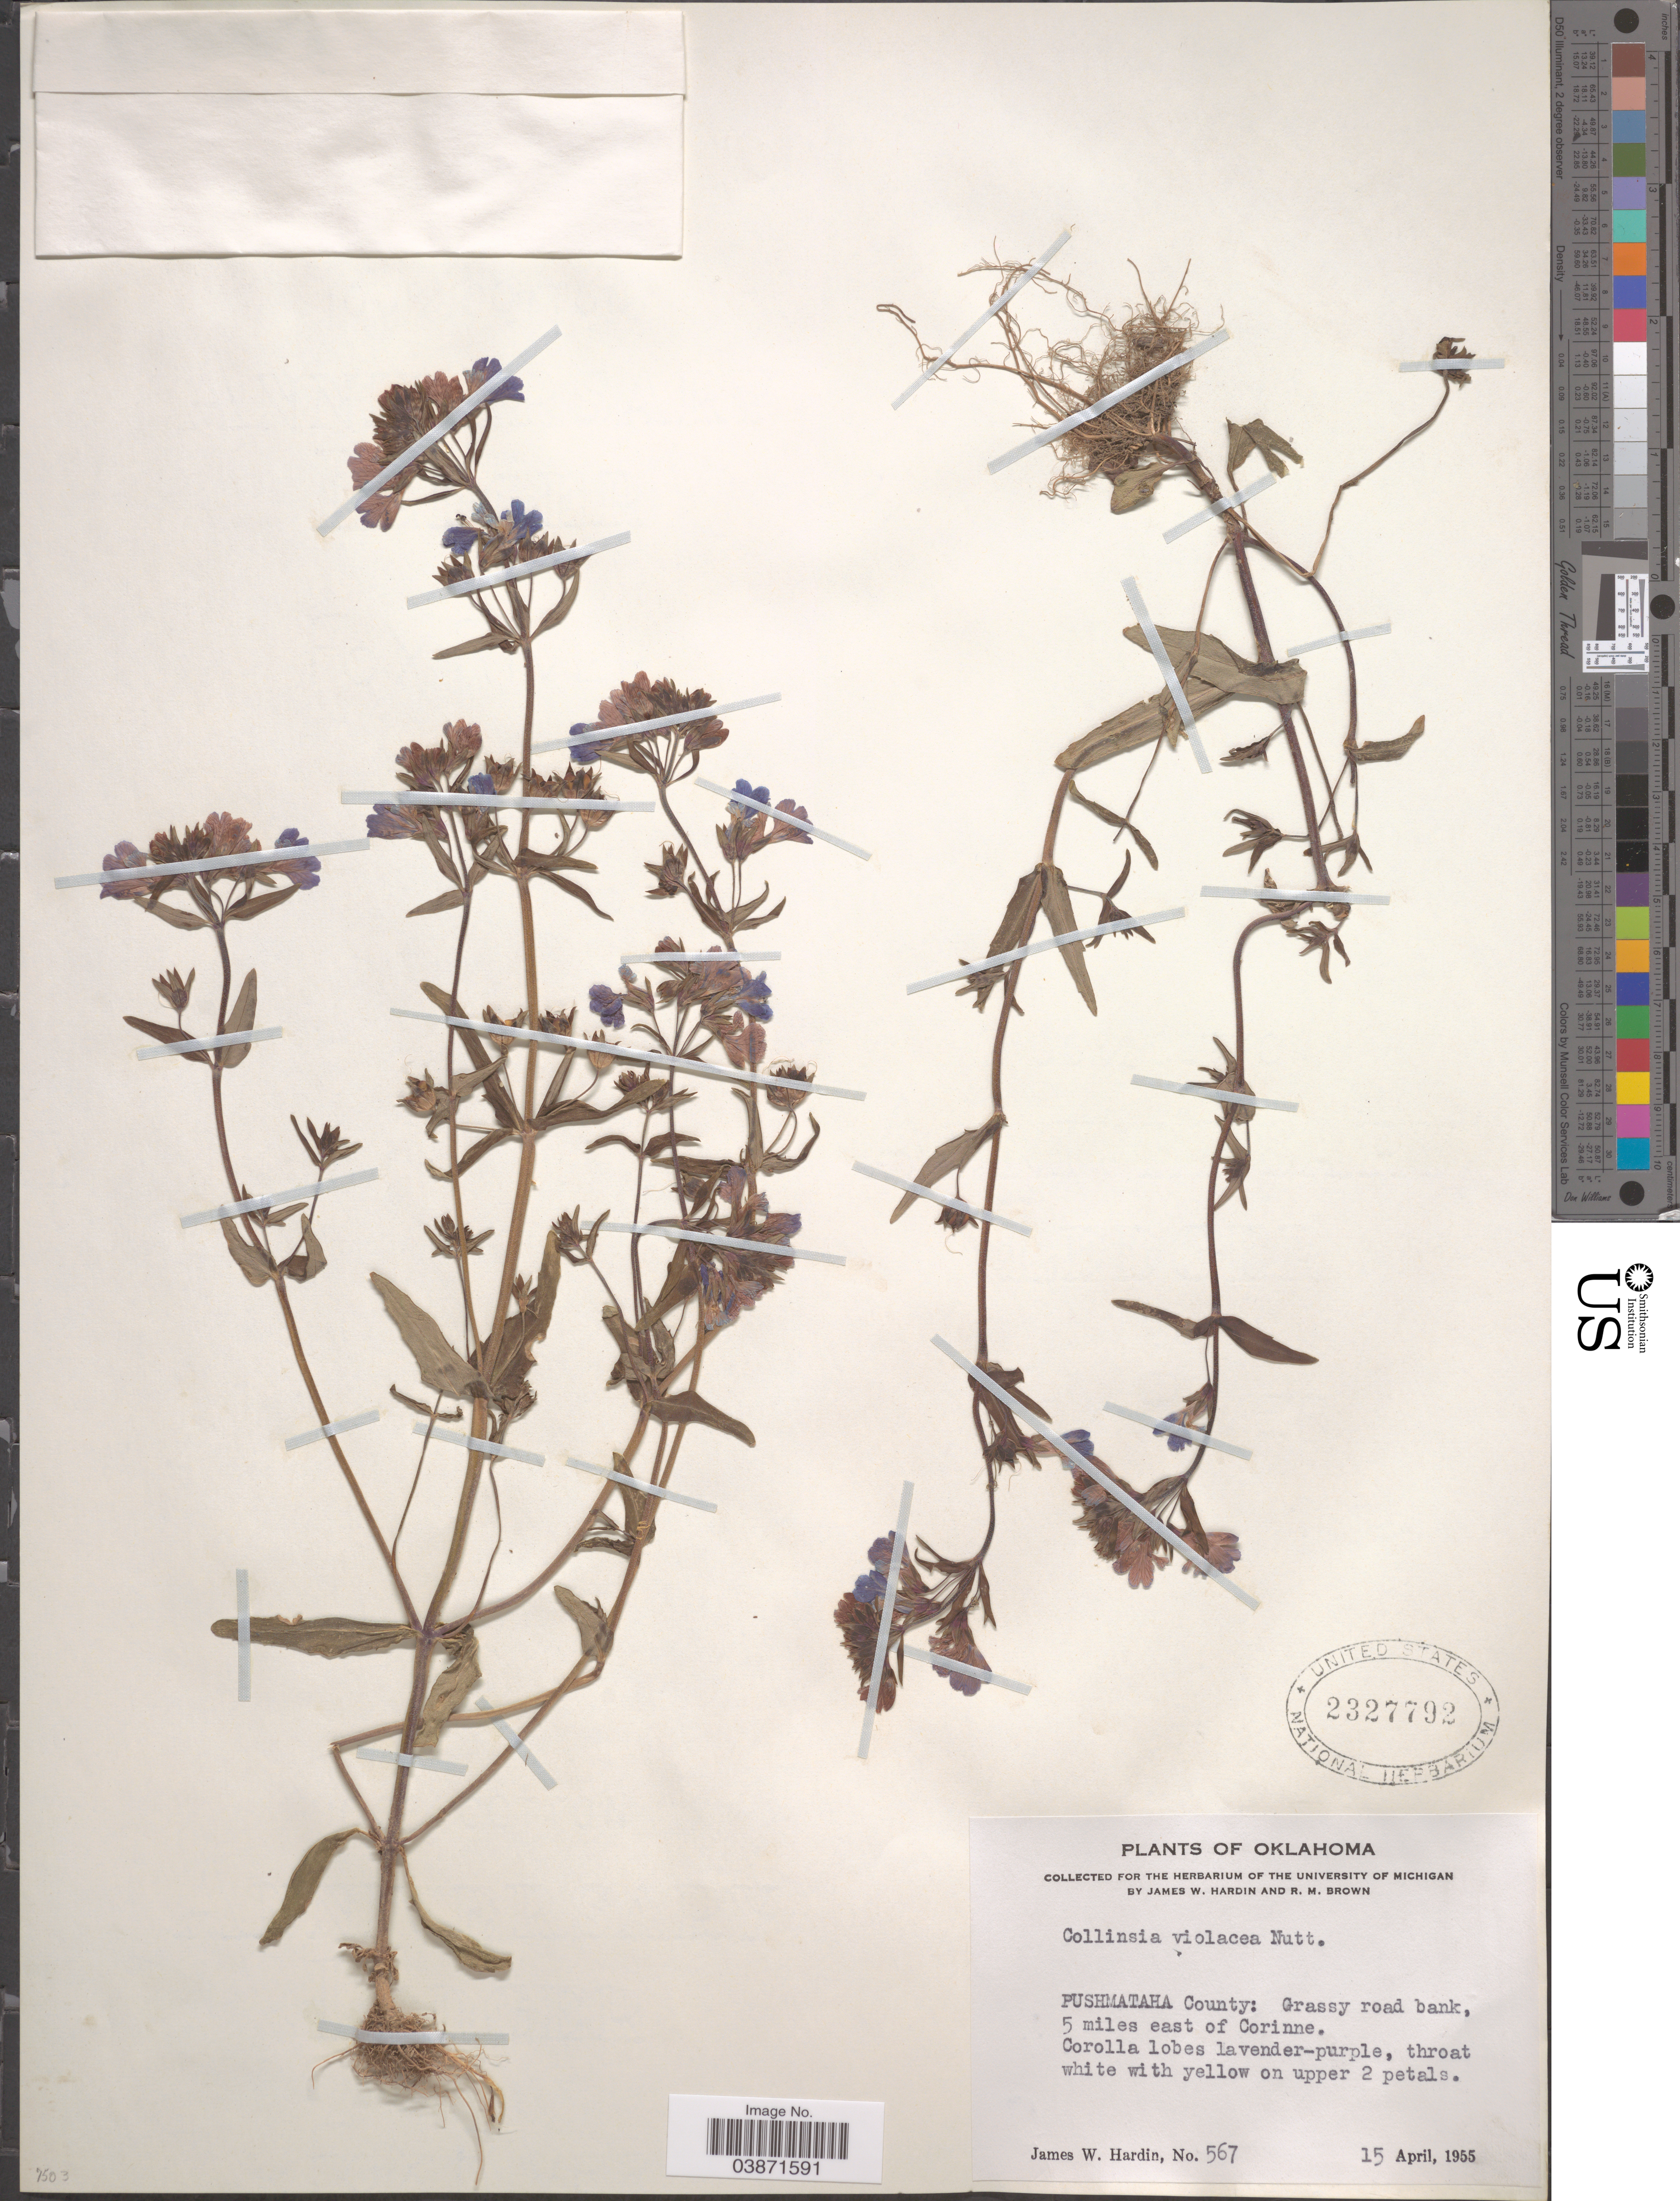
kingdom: Plantae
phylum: Tracheophyta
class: Magnoliopsida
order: Lamiales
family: Plantaginaceae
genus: Collinsia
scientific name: Collinsia violacea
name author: Nutt.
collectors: J. W. Hardin & R. Brown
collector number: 567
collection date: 1955-04-15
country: United States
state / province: Oklahoma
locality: Pushmataha County: Grassy road bank, 5 miles east of Corinne.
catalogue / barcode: US 2327792